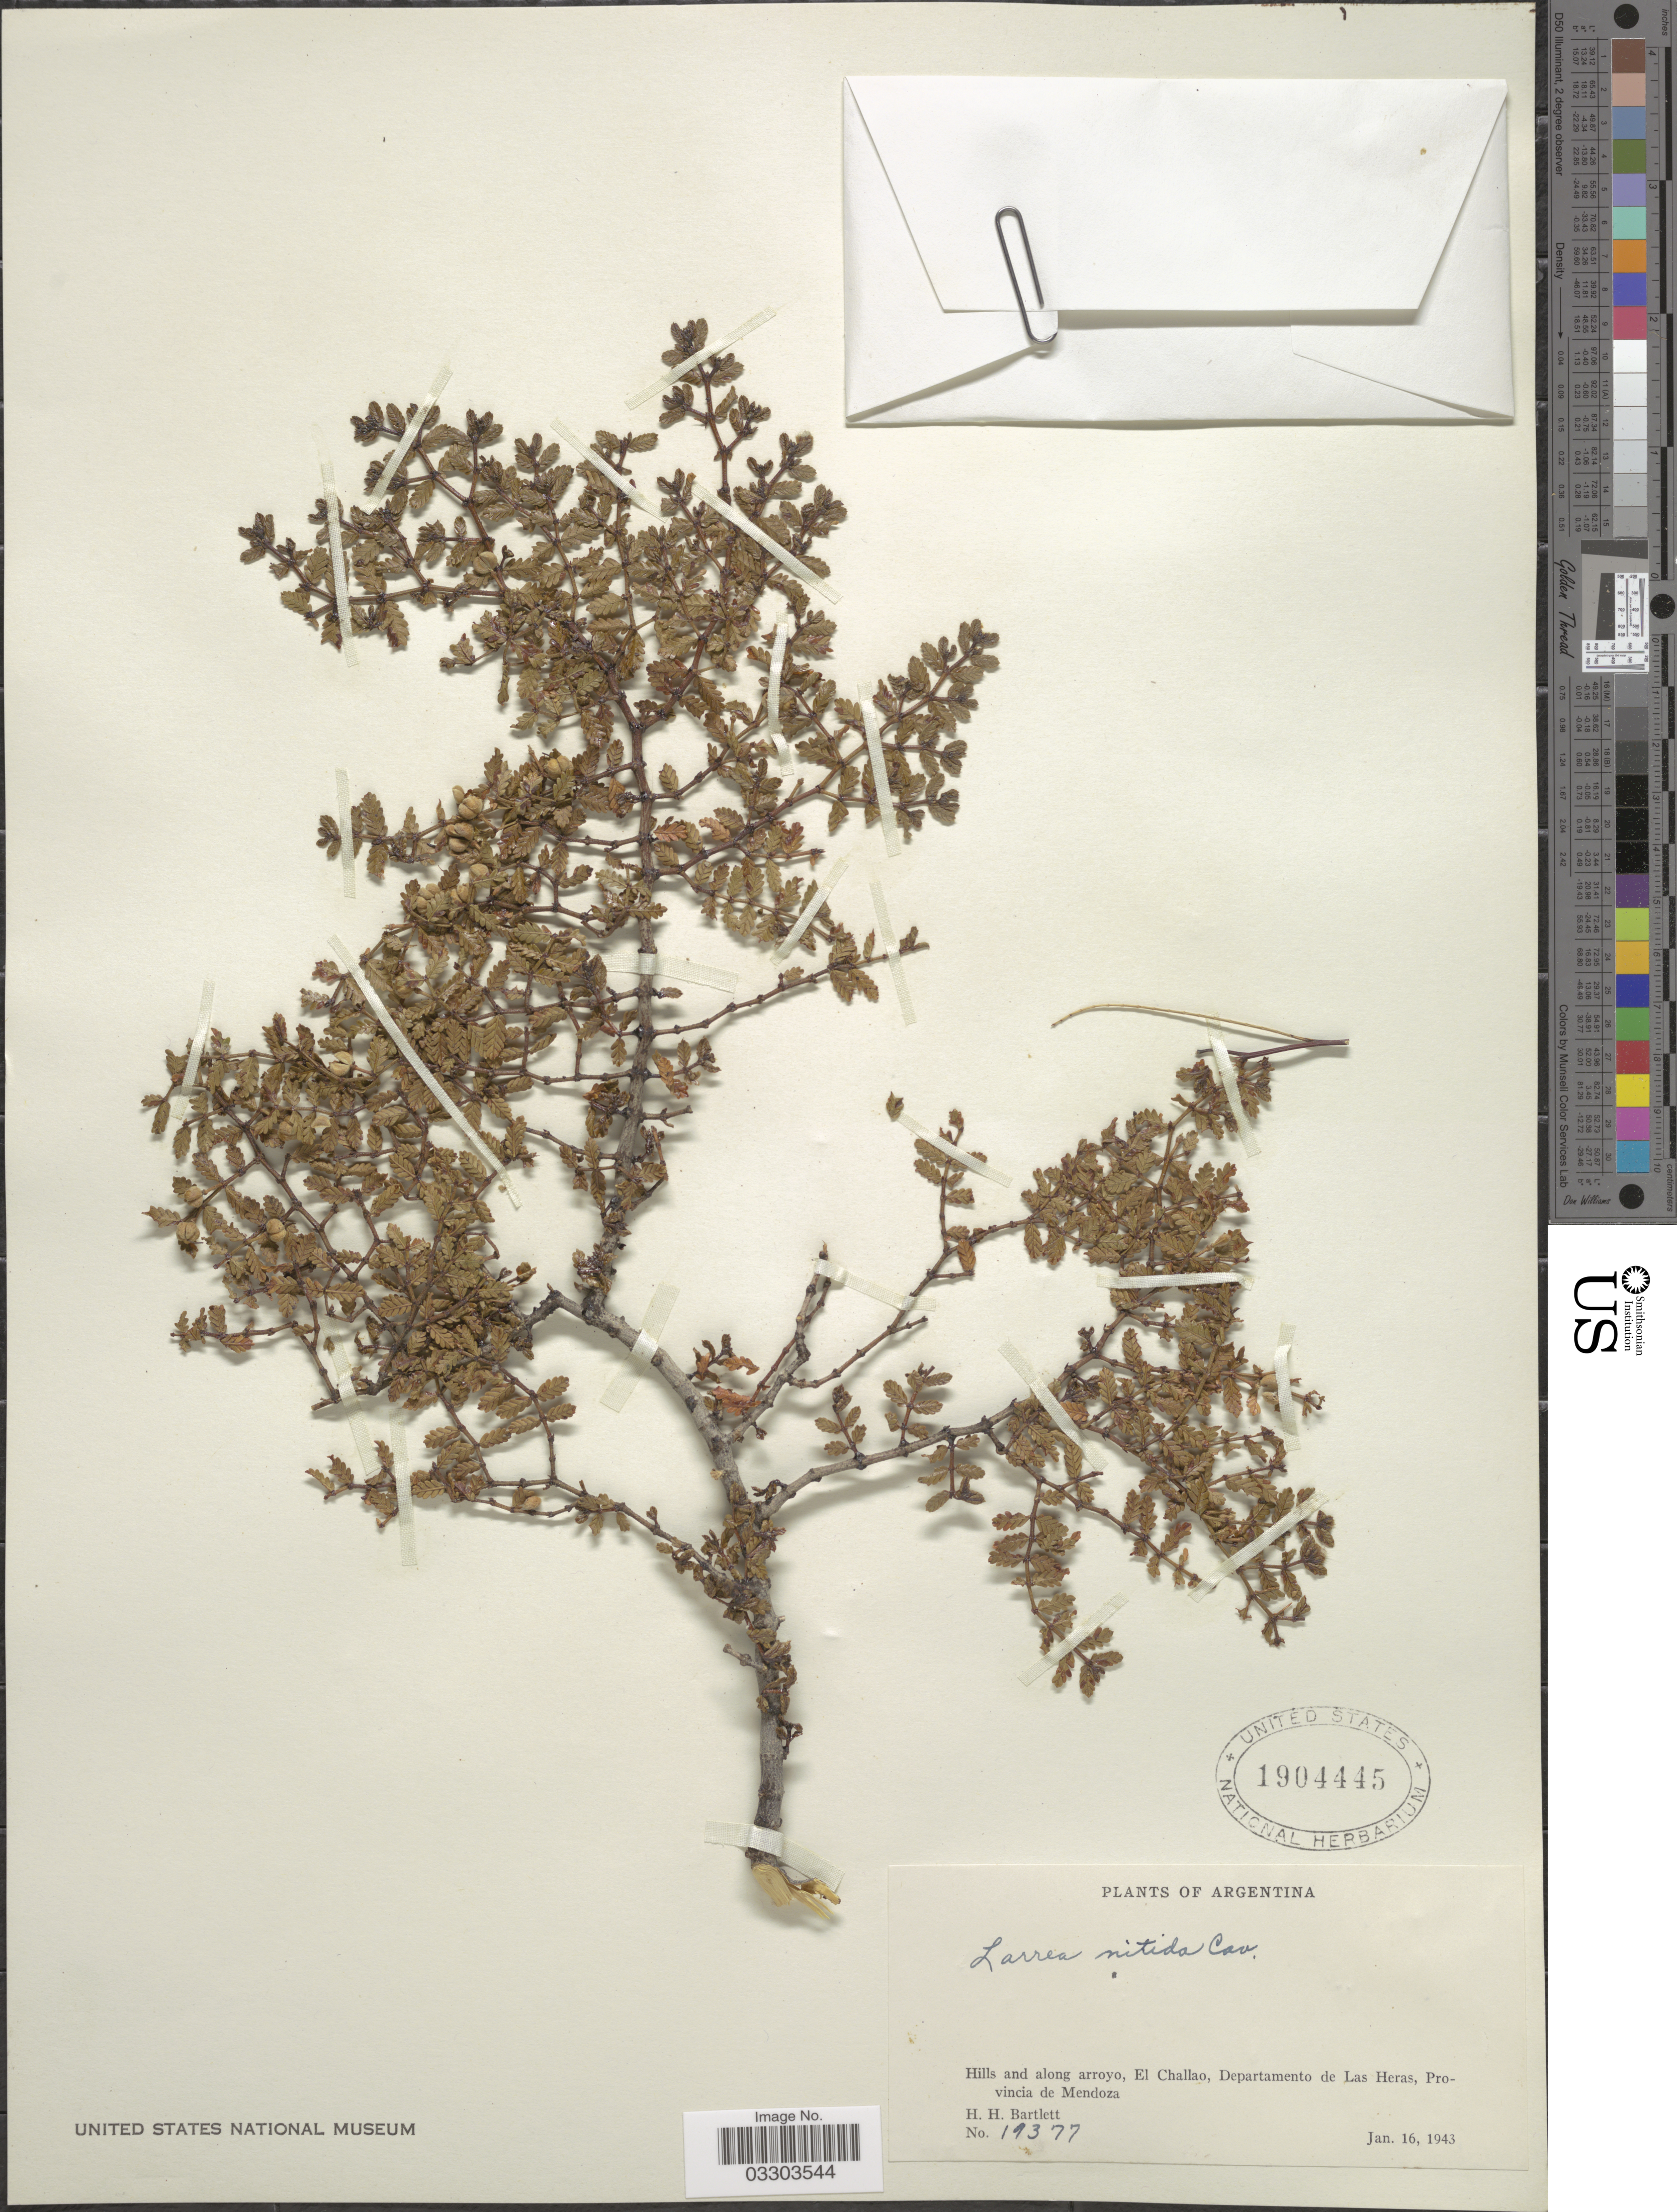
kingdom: Plantae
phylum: Tracheophyta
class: Magnoliopsida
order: Zygophyllales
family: Zygophyllaceae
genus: Larrea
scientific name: Larrea nitida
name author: Cav.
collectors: H. H. Bartlett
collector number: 19377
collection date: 1943-01-16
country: Argentina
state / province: Mendoza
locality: Hills and along arroyo, El Challao, Departamento de Las Heras.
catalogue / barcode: US 1904445